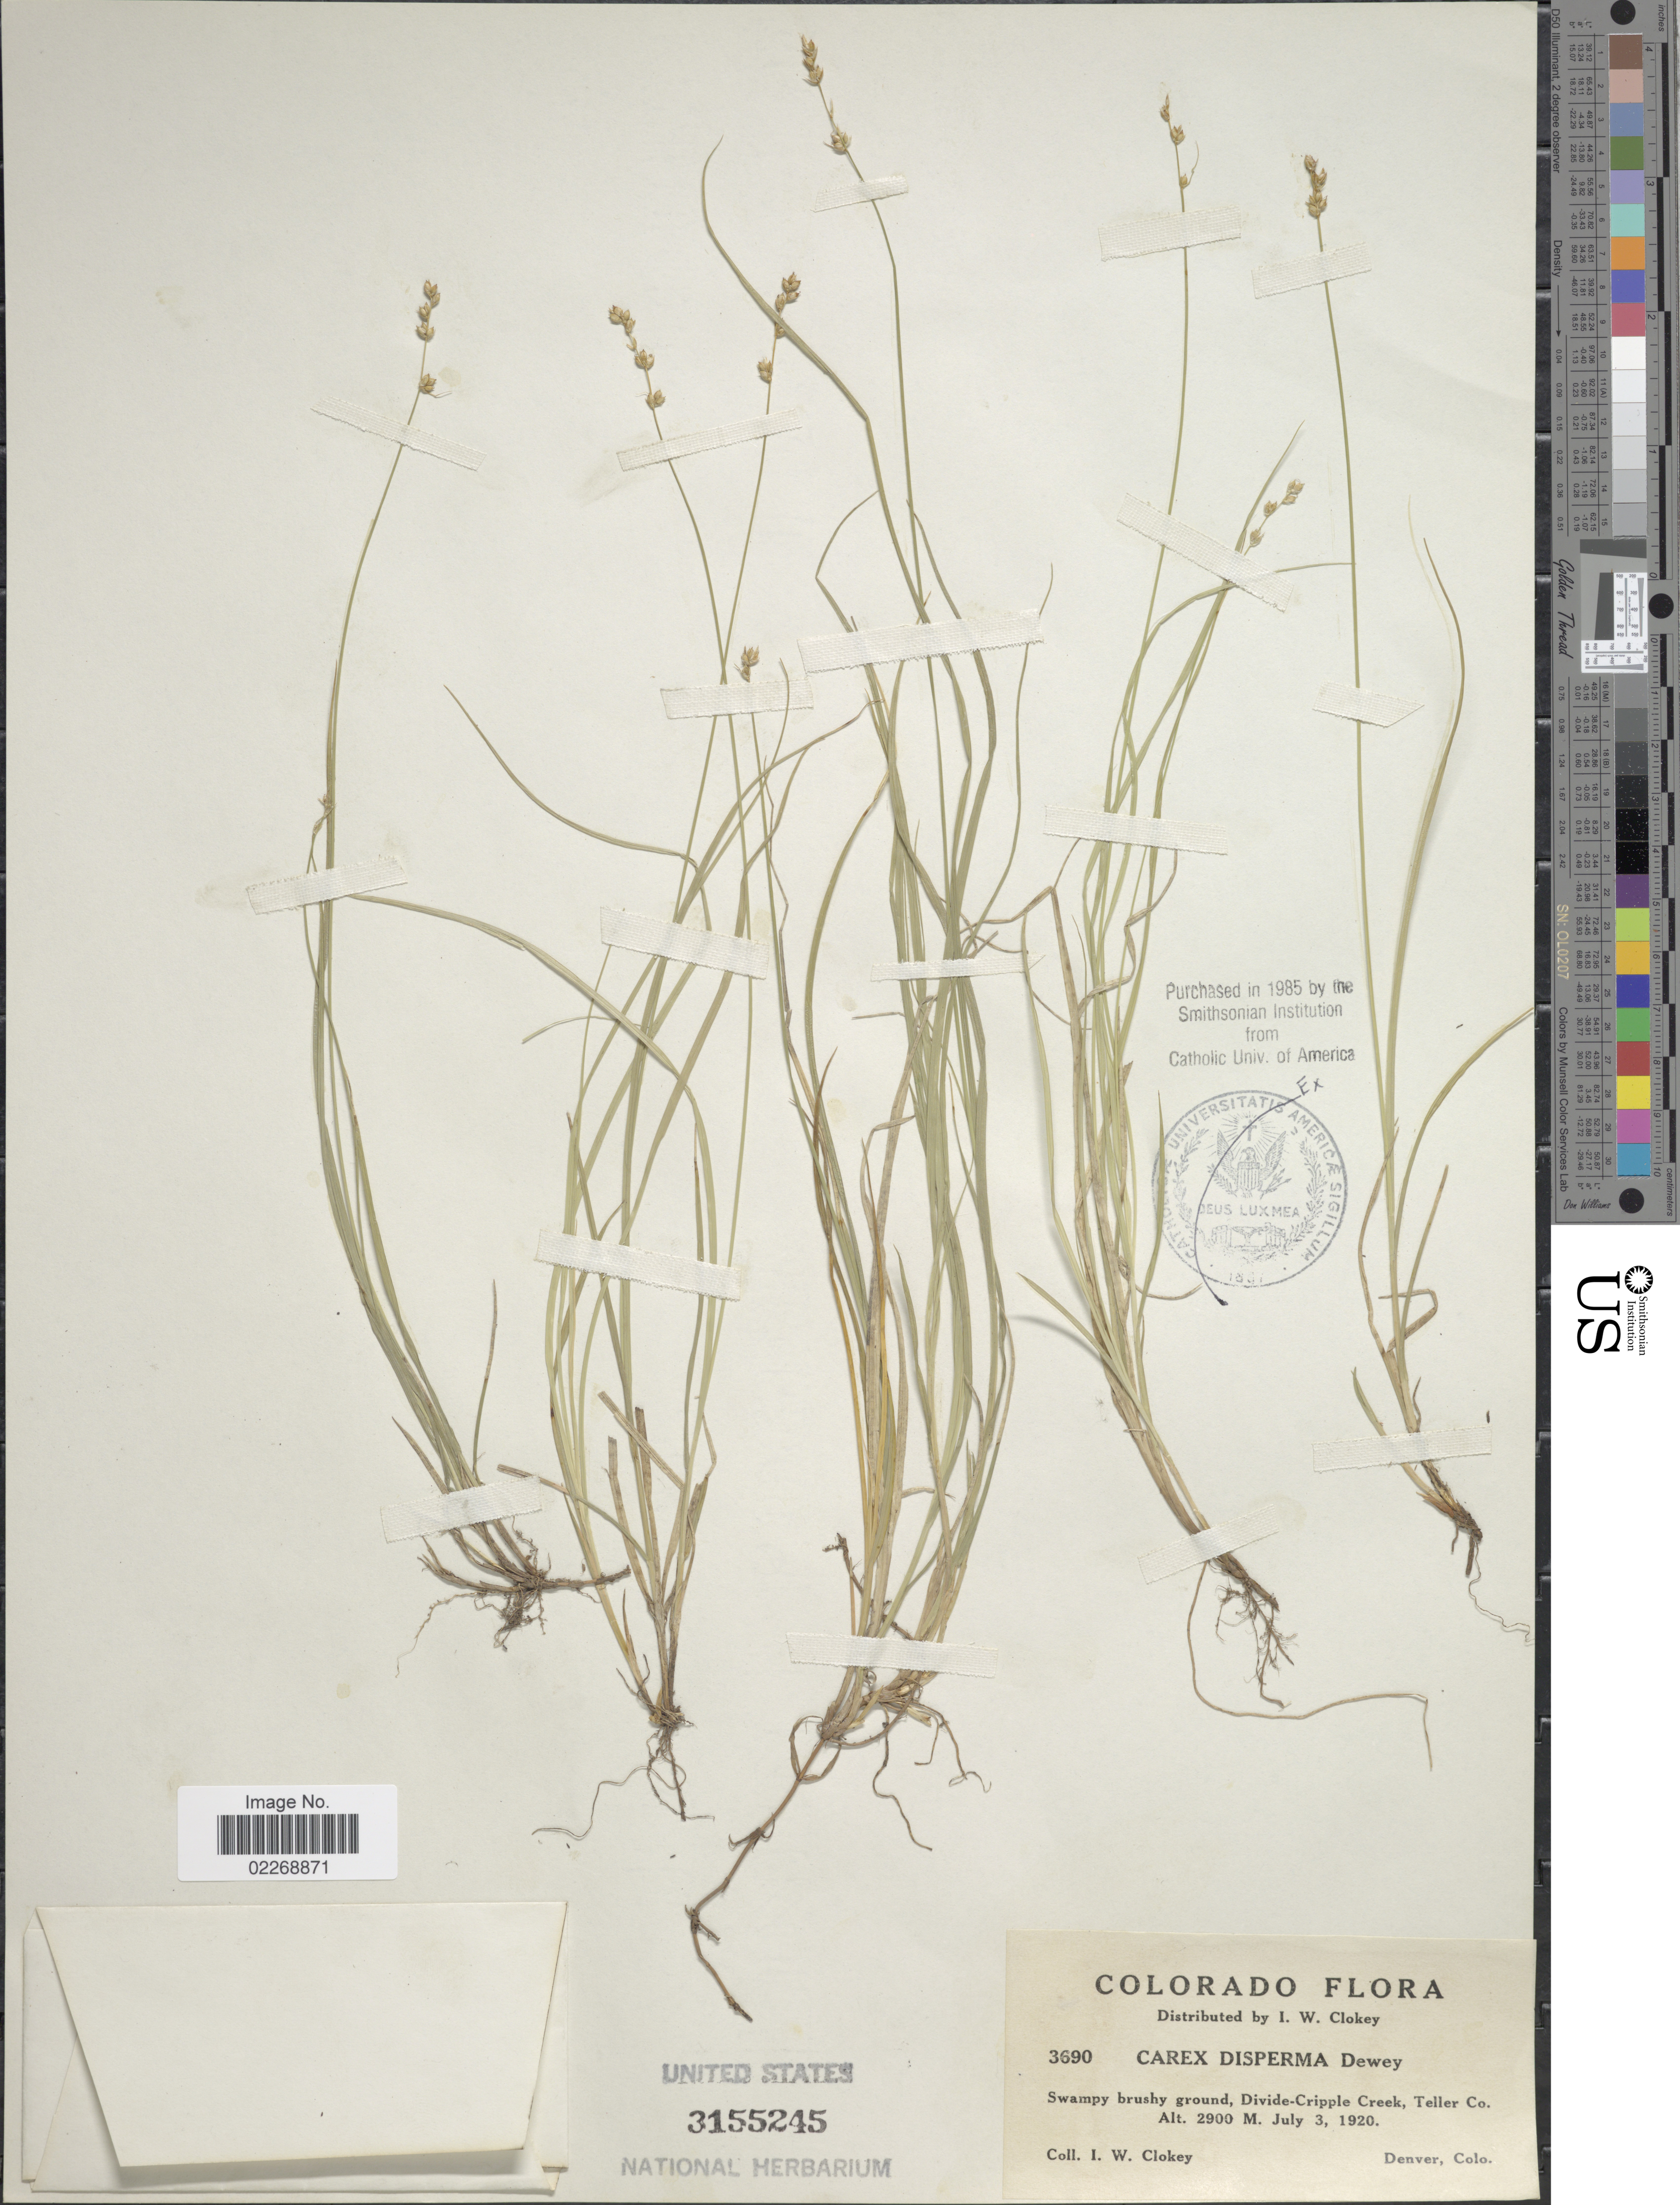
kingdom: Plantae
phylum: Tracheophyta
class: Liliopsida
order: Poales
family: Cyperaceae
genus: Carex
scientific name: Carex disperma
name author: Dewey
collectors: I. W. Clokey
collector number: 3690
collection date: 1920-07-03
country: United States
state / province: Colorado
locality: Swampy brushy ground, Divide-Cripple Creek, teller Co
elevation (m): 2900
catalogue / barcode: US 3155245